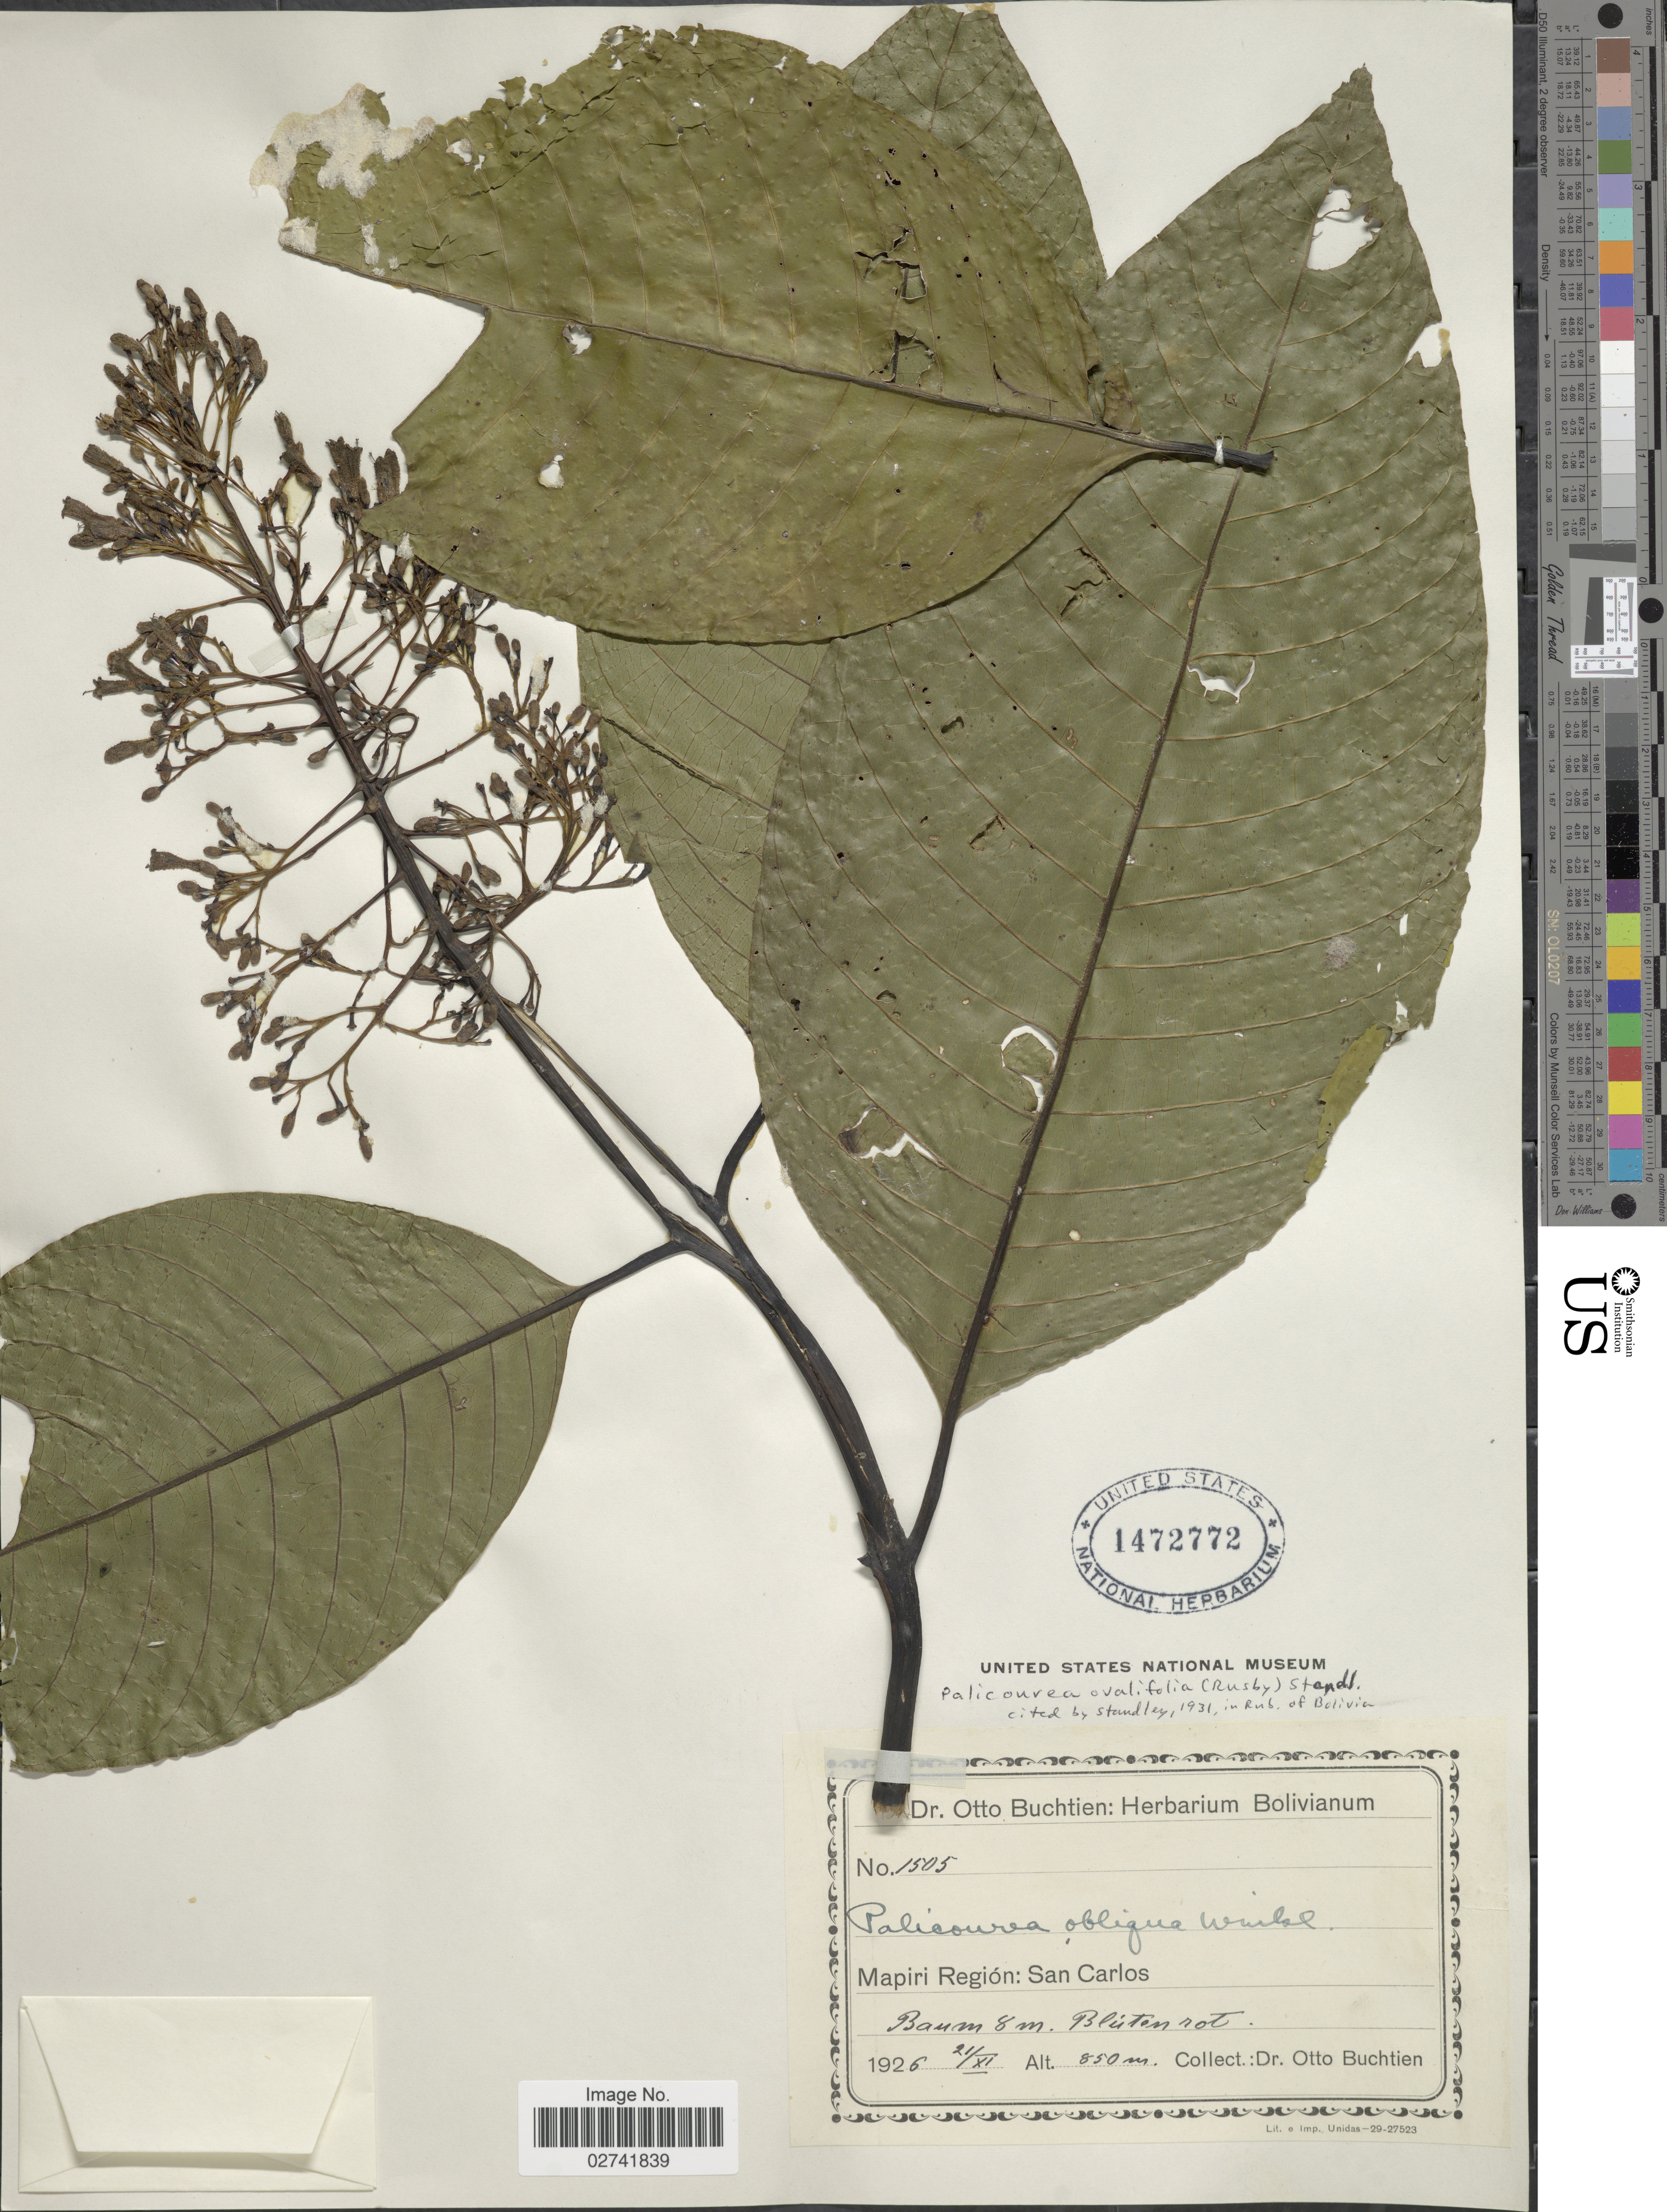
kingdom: Plantae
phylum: Tracheophyta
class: Magnoliopsida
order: Gentianales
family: Rubiaceae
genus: Palicourea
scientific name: Palicourea mansoana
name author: (Müll. Arg.) Standl.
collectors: O. Buchtien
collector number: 1505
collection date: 1926-11-21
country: Bolivia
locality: Mapiri Region: San Carlos.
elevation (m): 850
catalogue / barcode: US 1472772